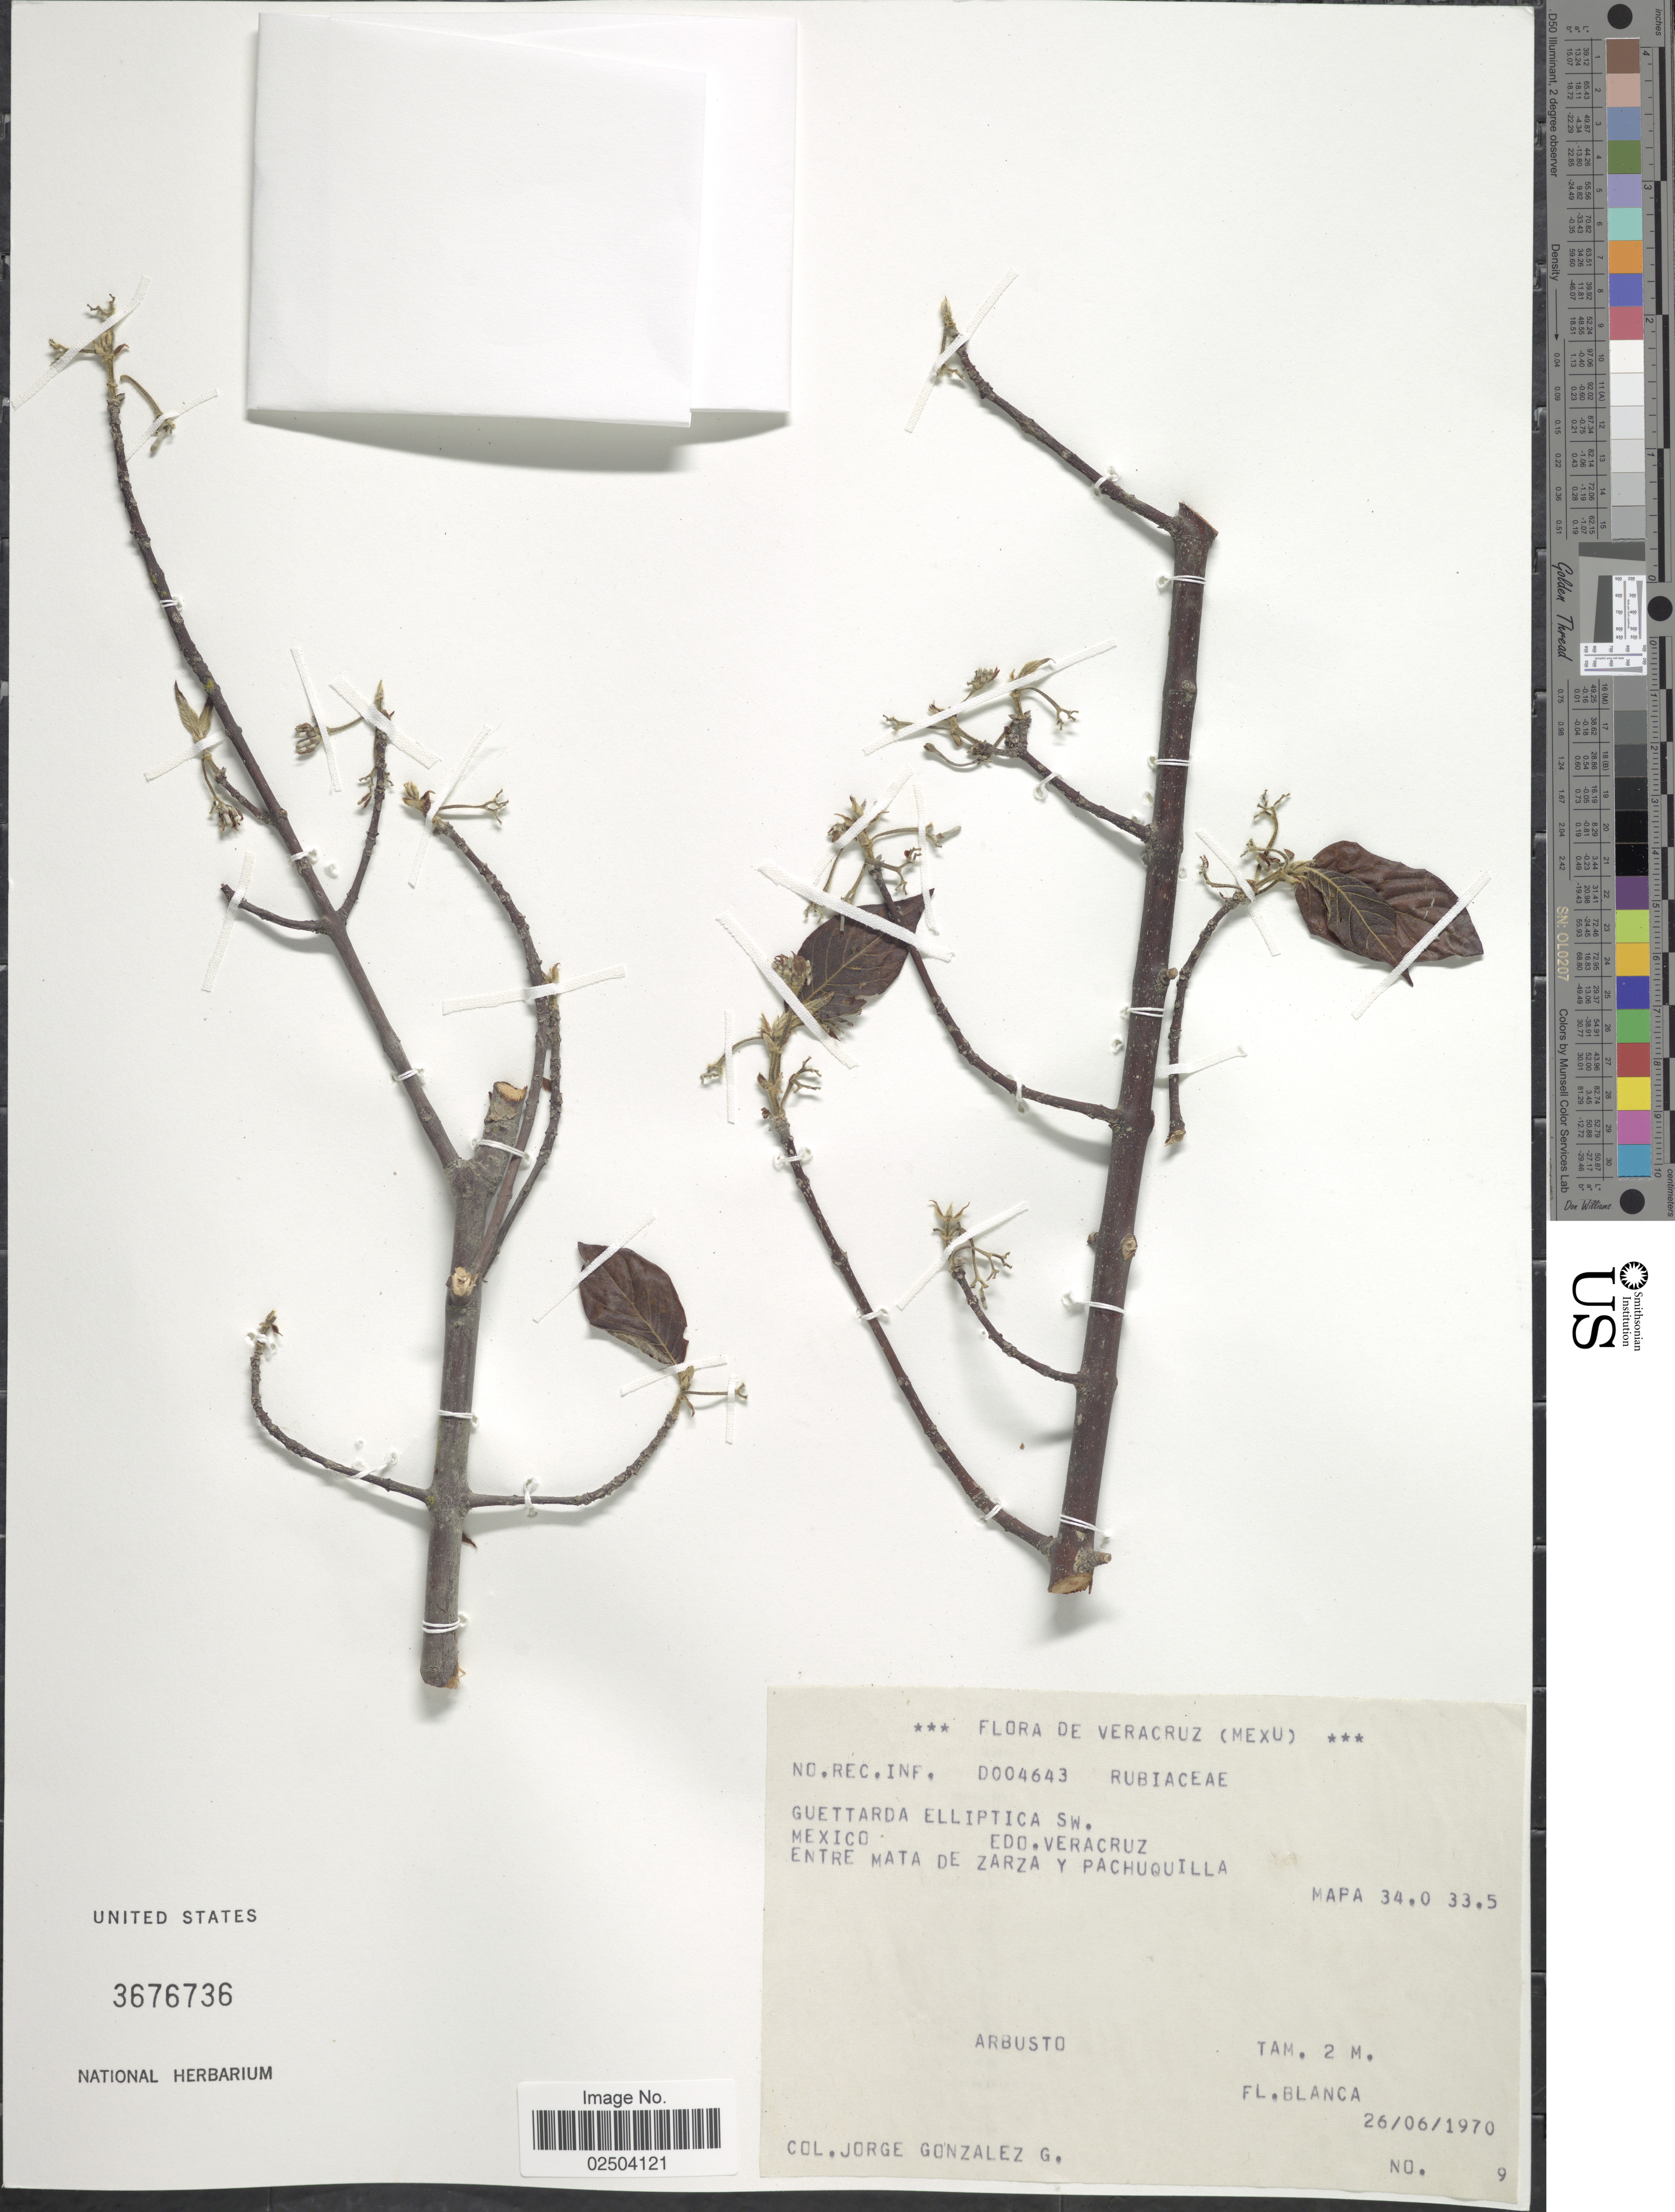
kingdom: Plantae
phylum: Tracheophyta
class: Magnoliopsida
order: Gentianales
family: Rubiaceae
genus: Guettarda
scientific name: Guettarda elliptica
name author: Sw.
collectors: J. González G.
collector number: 9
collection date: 1970-06-26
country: Mexico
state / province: Veracruz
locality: Veracruz. Entre Mata de Zarza y Pachuquilla.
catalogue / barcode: US 3676736